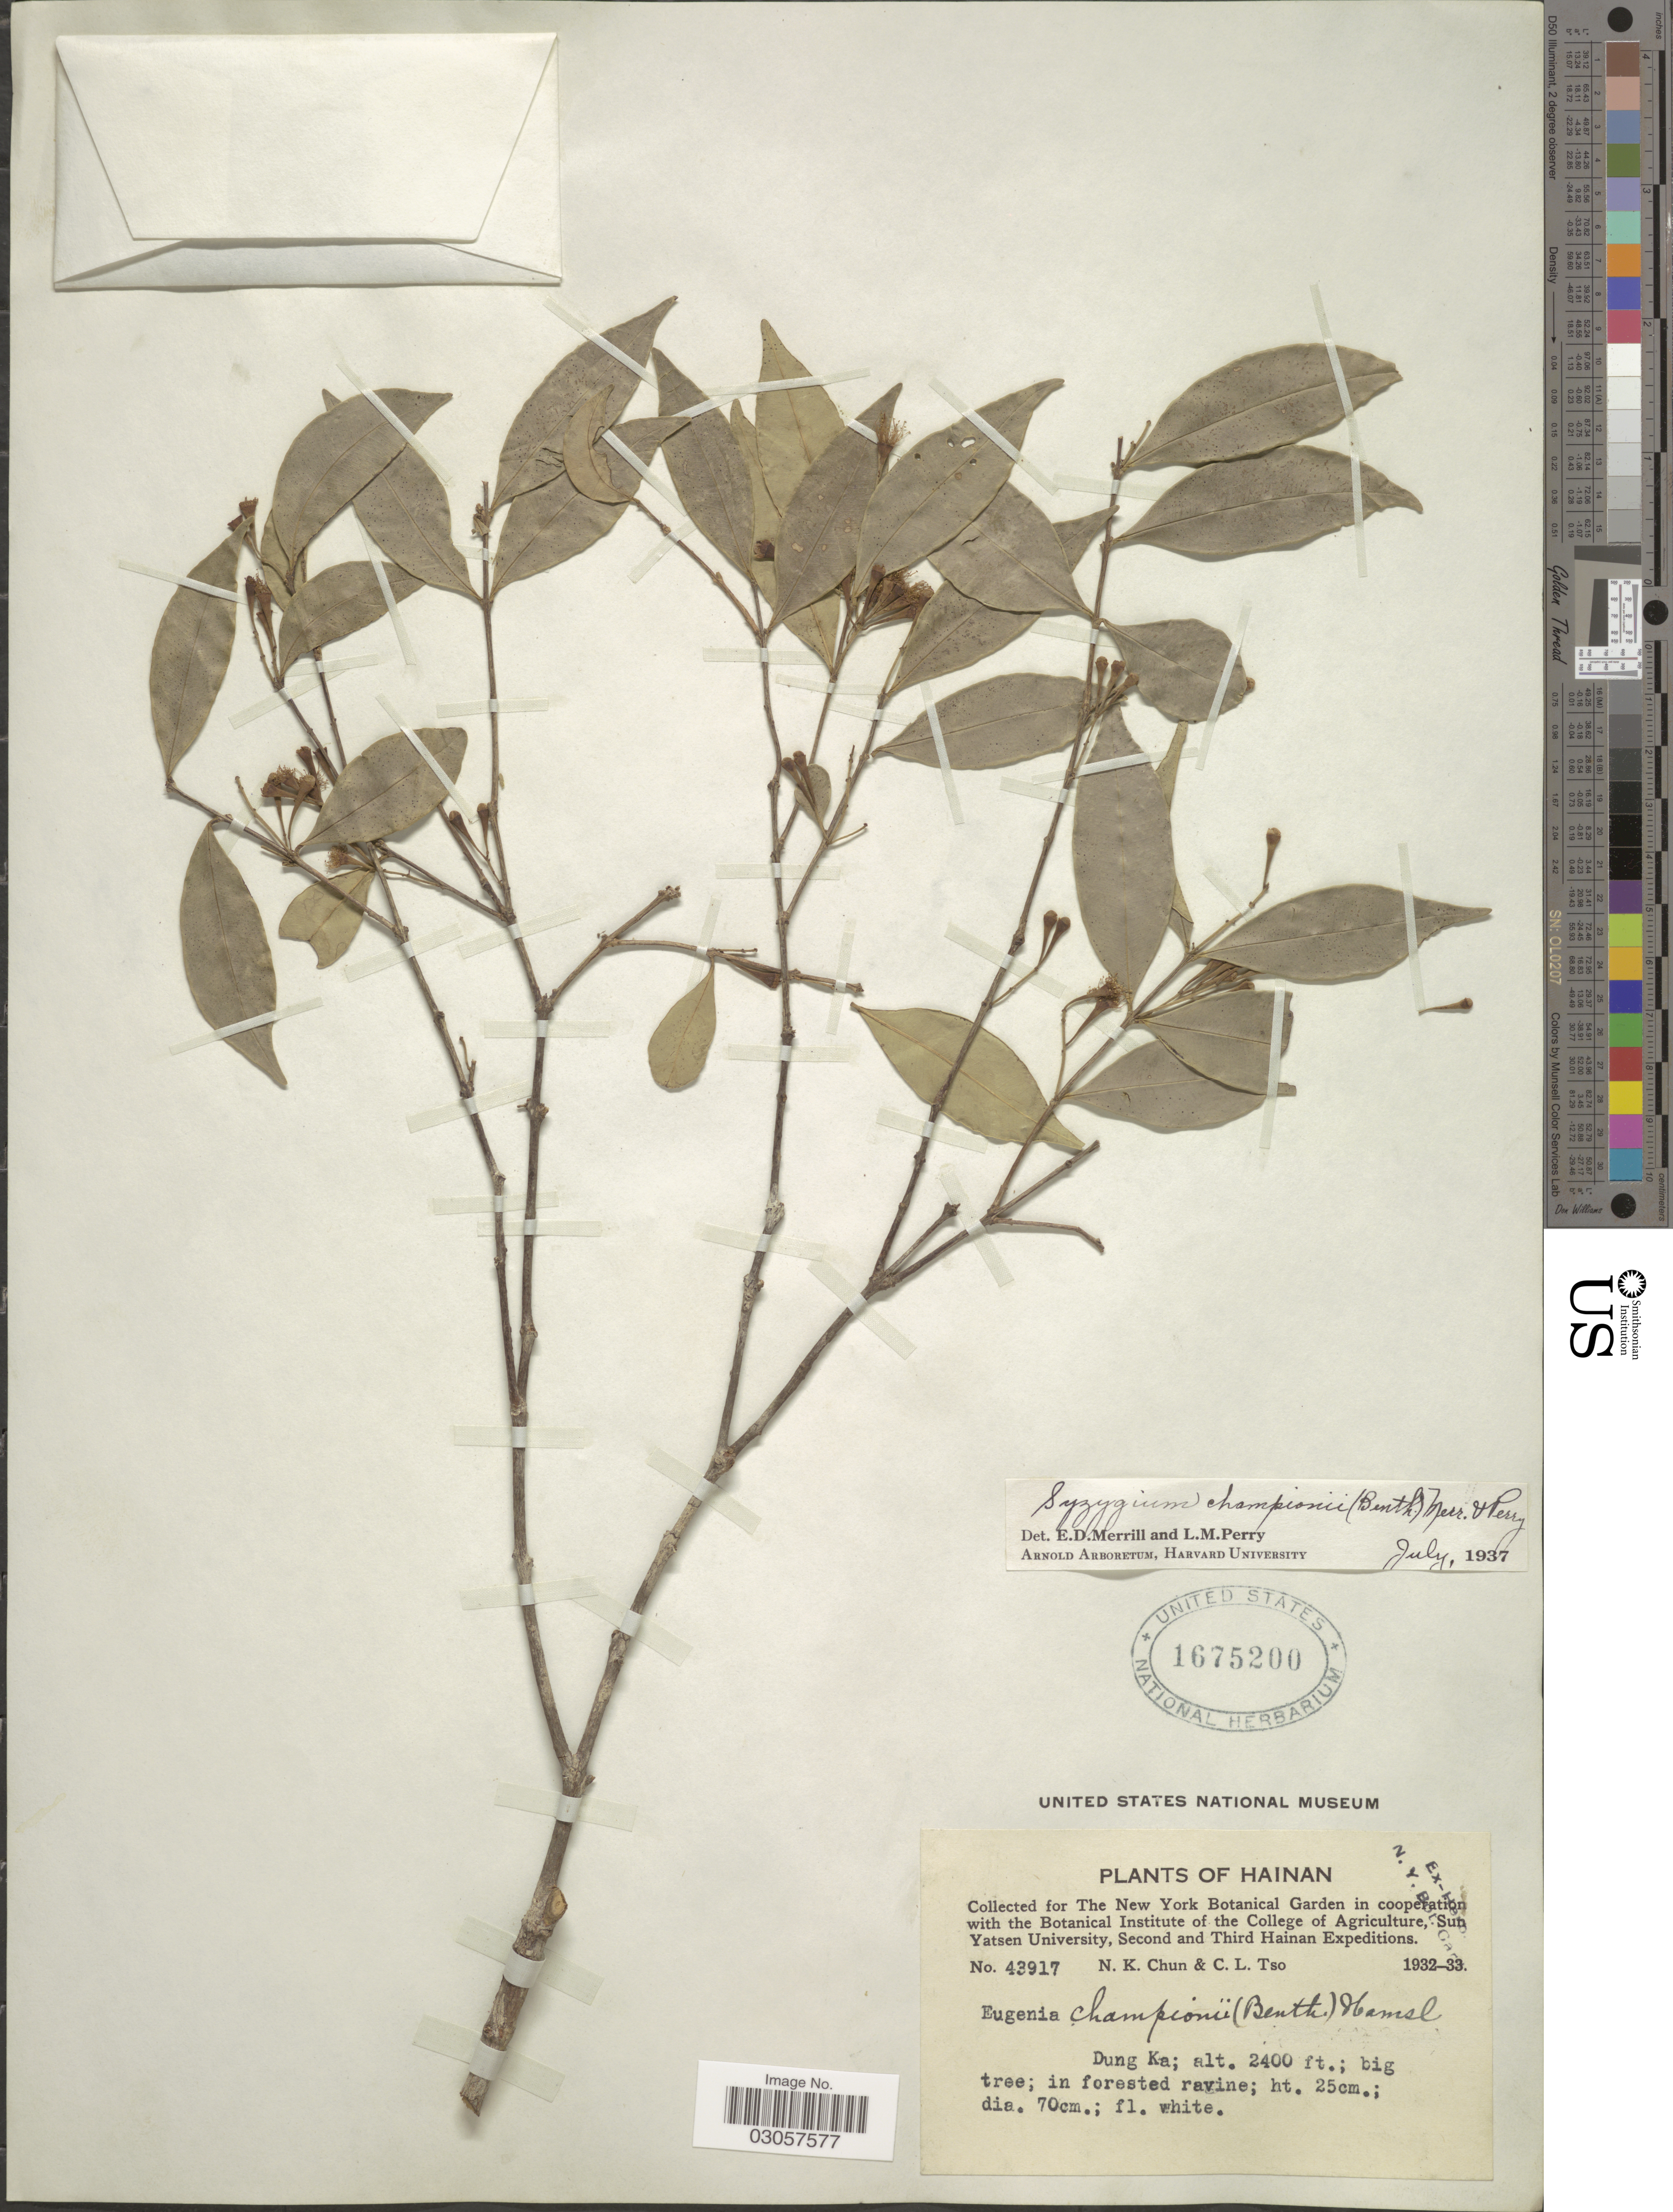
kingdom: Plantae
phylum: Tracheophyta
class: Magnoliopsida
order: Myrtales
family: Myrtaceae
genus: Syzygium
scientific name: Syzygium championii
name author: (Benth.) Merr. & L.M. Perry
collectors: N. K. Chun & C. Tso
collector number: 43917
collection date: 1932/1933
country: China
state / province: Hainan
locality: Dung Ka.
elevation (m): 732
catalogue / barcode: US 1675200